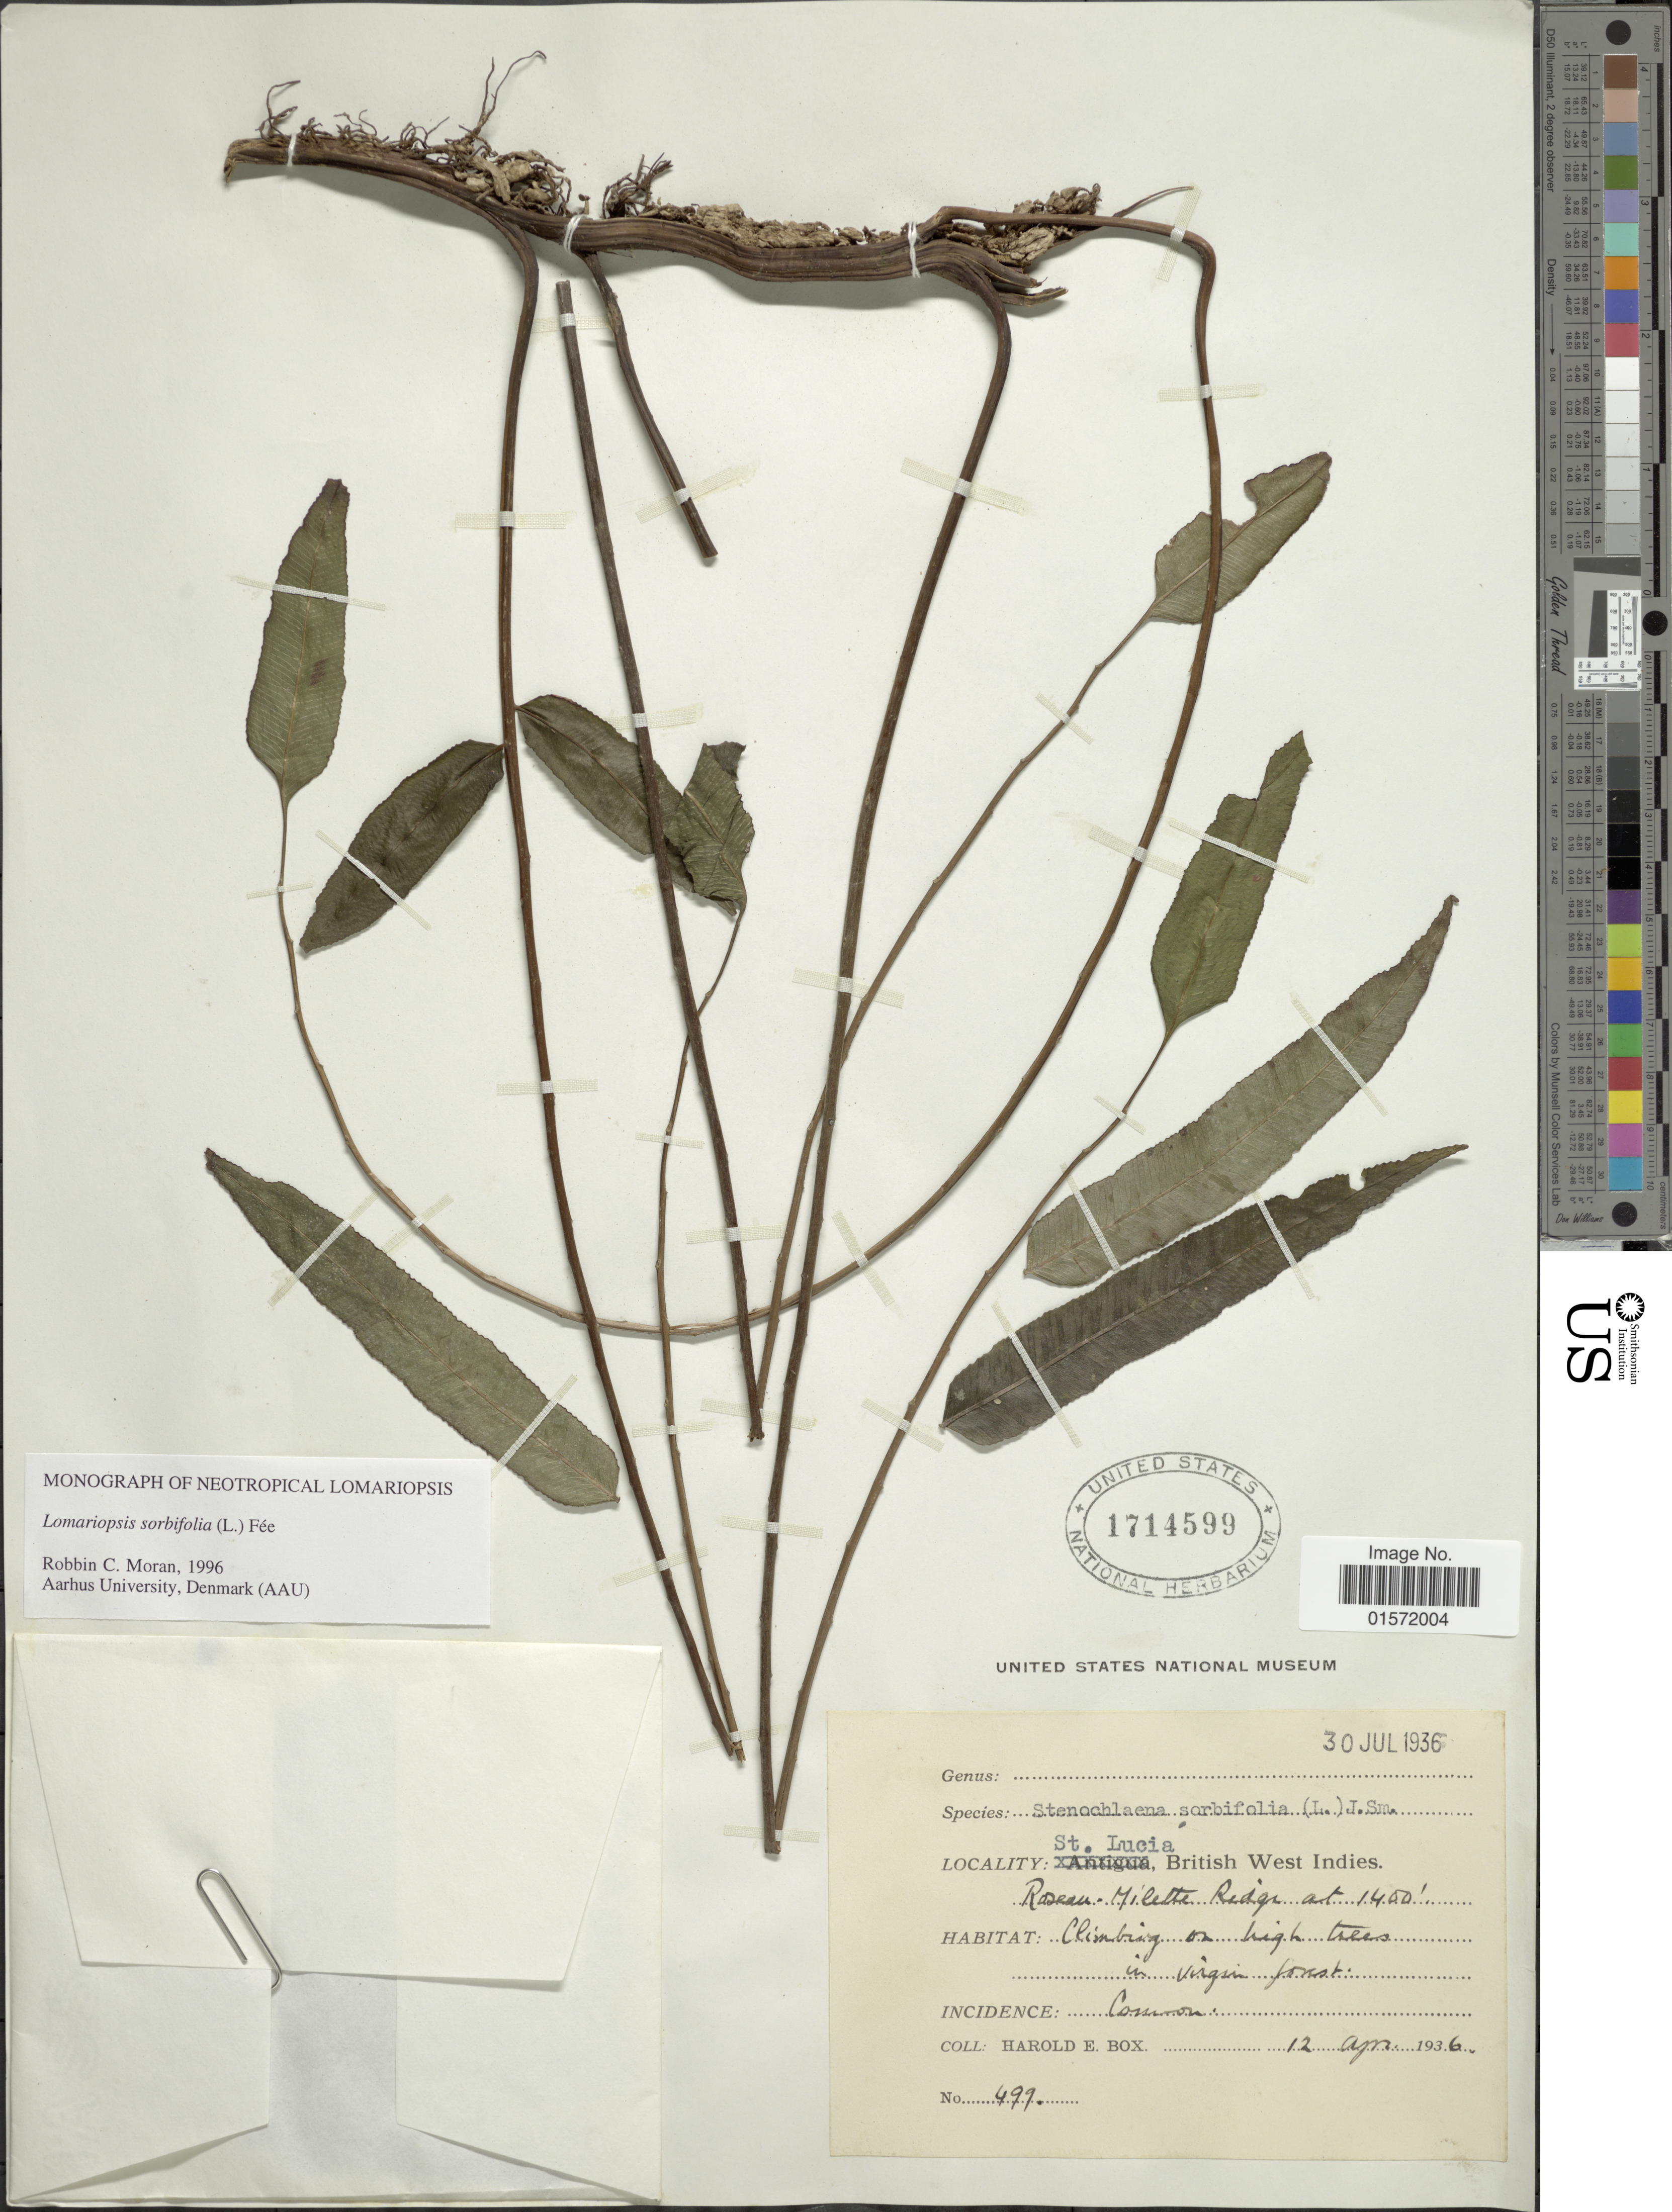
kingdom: Plantae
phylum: Tracheophyta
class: Polypodiopsida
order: Polypodiales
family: Lomariopsidaceae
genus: Lomariopsis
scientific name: Lomariopsis sorbifolia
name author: (L.) Fée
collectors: H. E. Box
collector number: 499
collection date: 1936-04-12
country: St. Lucia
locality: British West Indies, Roseau-Milette Ridge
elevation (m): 427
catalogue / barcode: US 1714599